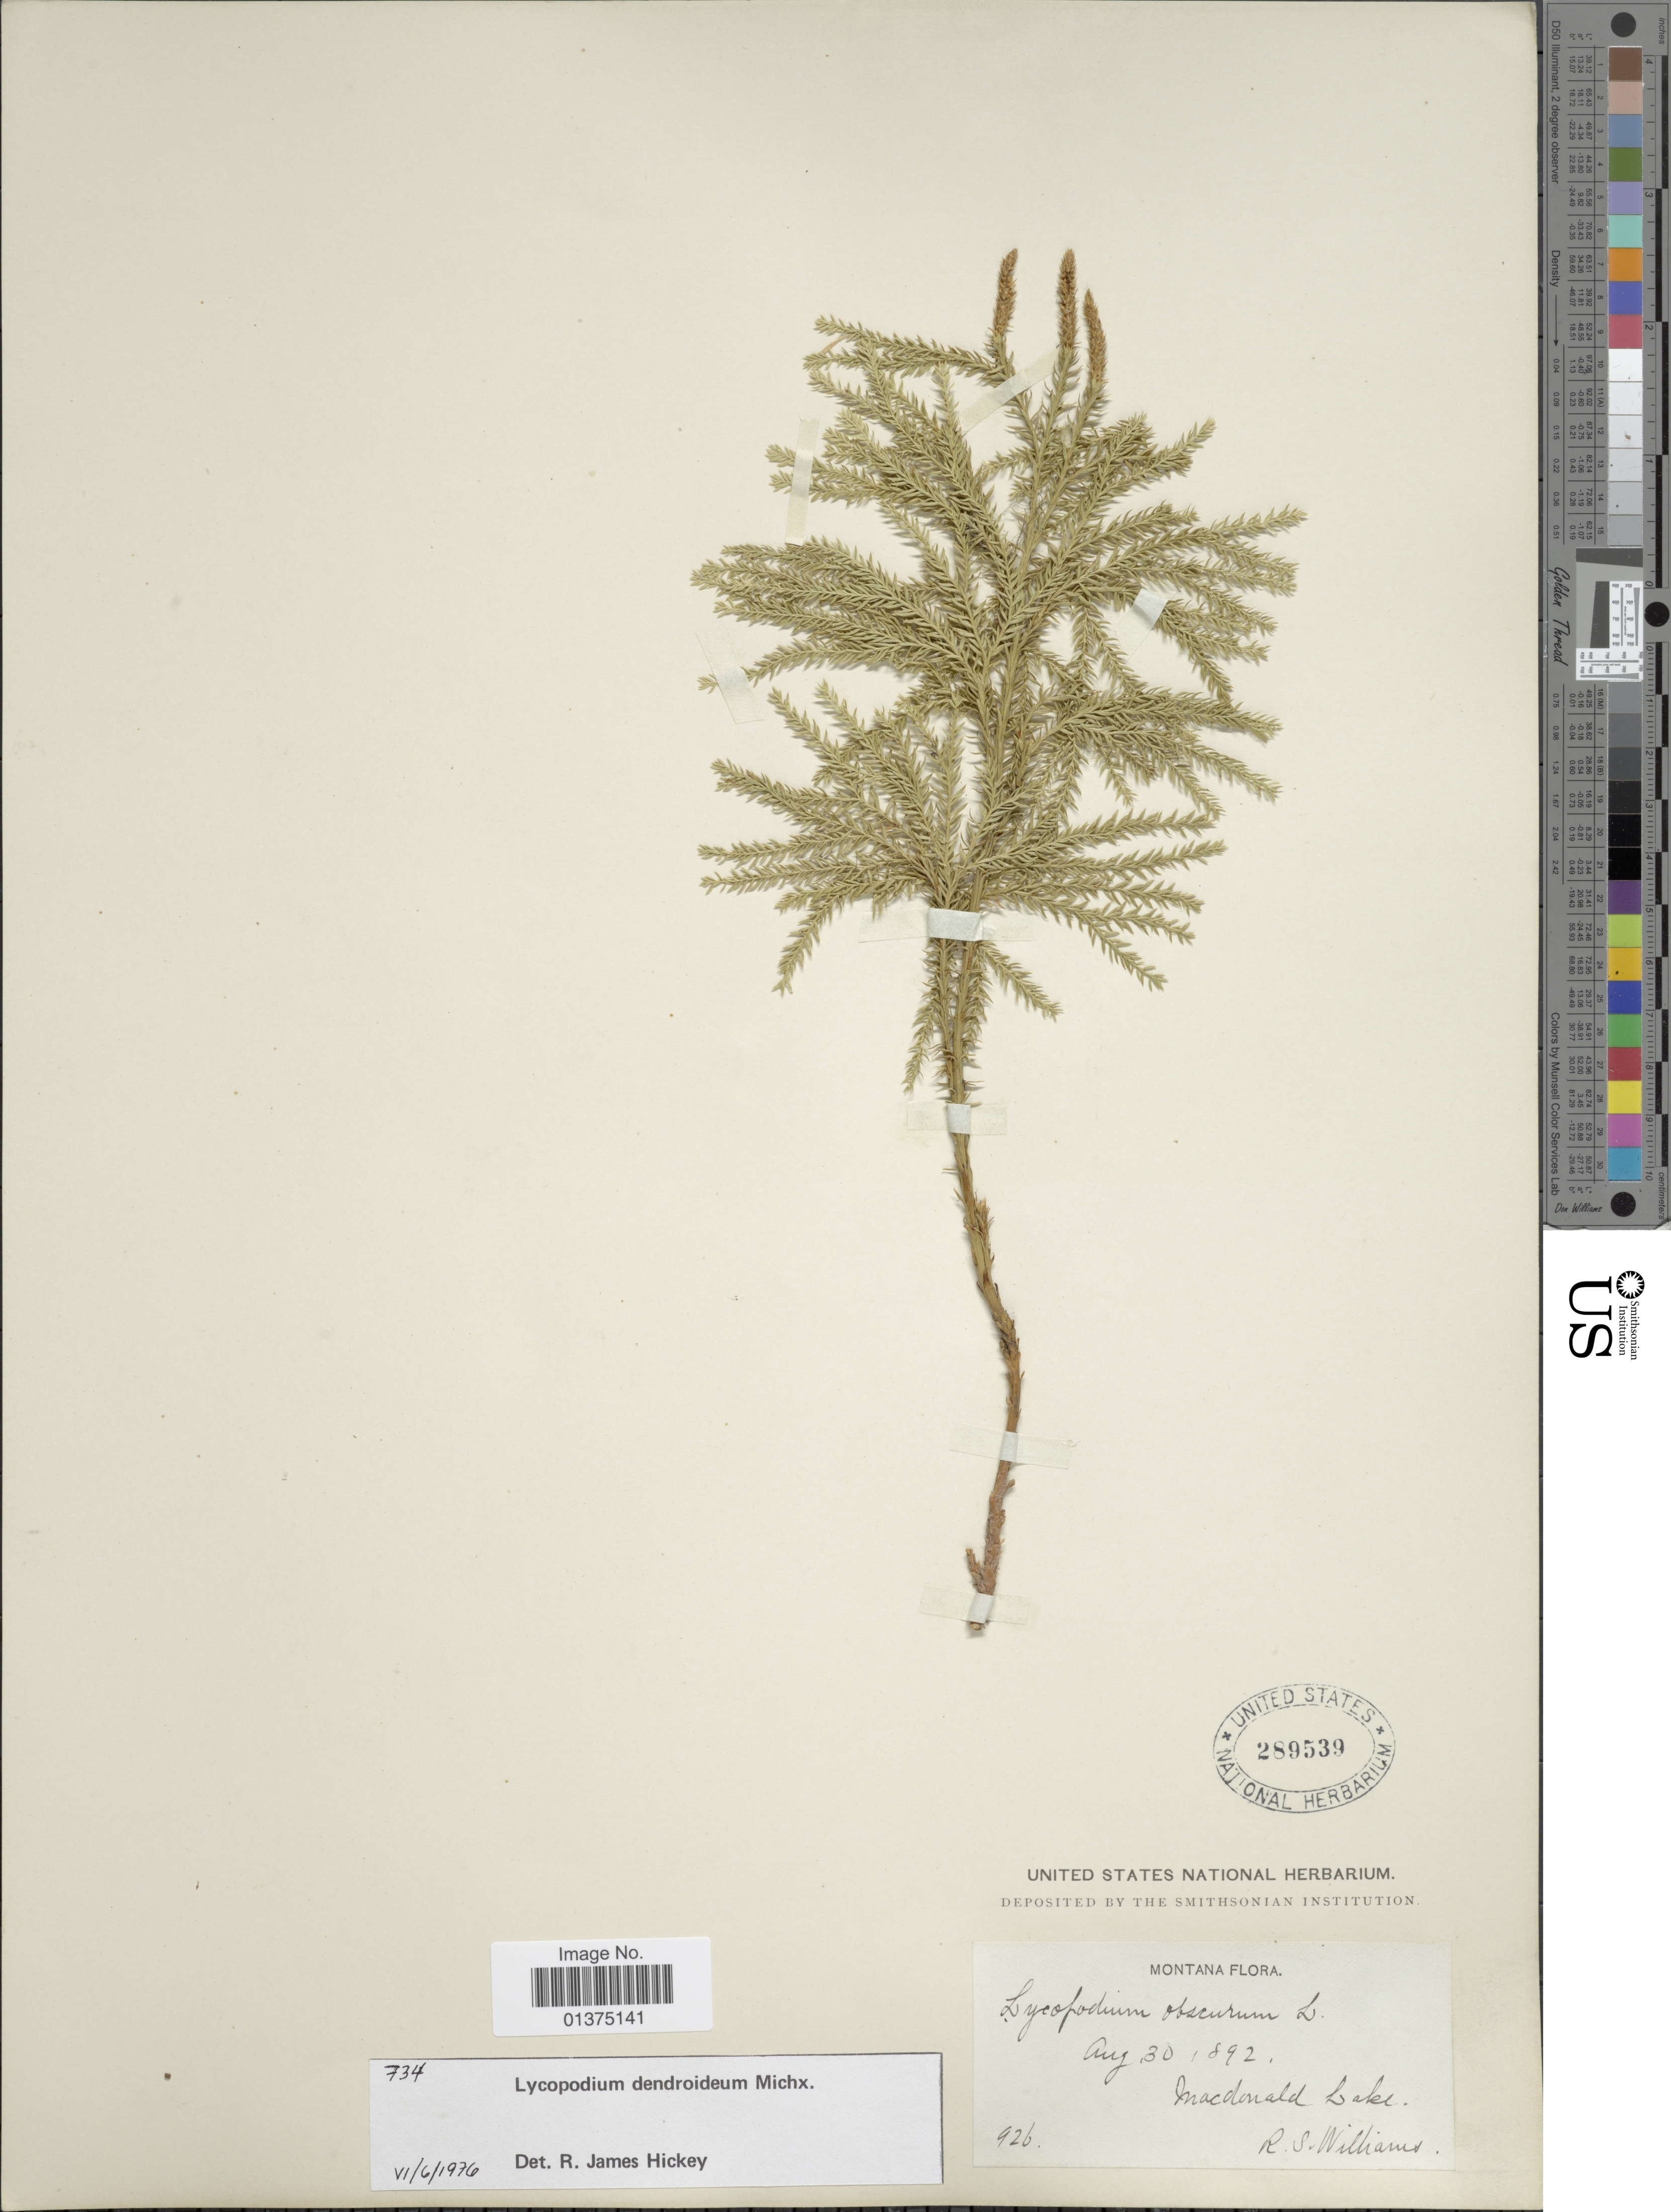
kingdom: Plantae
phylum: Tracheophyta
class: Lycopodiopsida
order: Lycopodiales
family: Lycopodiaceae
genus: Dendrolycopodium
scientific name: Dendrolycopodium dendroideum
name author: (Michx.) A. Haines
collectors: R. S. Williams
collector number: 926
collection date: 1892-08-30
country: United States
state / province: Montana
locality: Macdonald lake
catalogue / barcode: US 289539